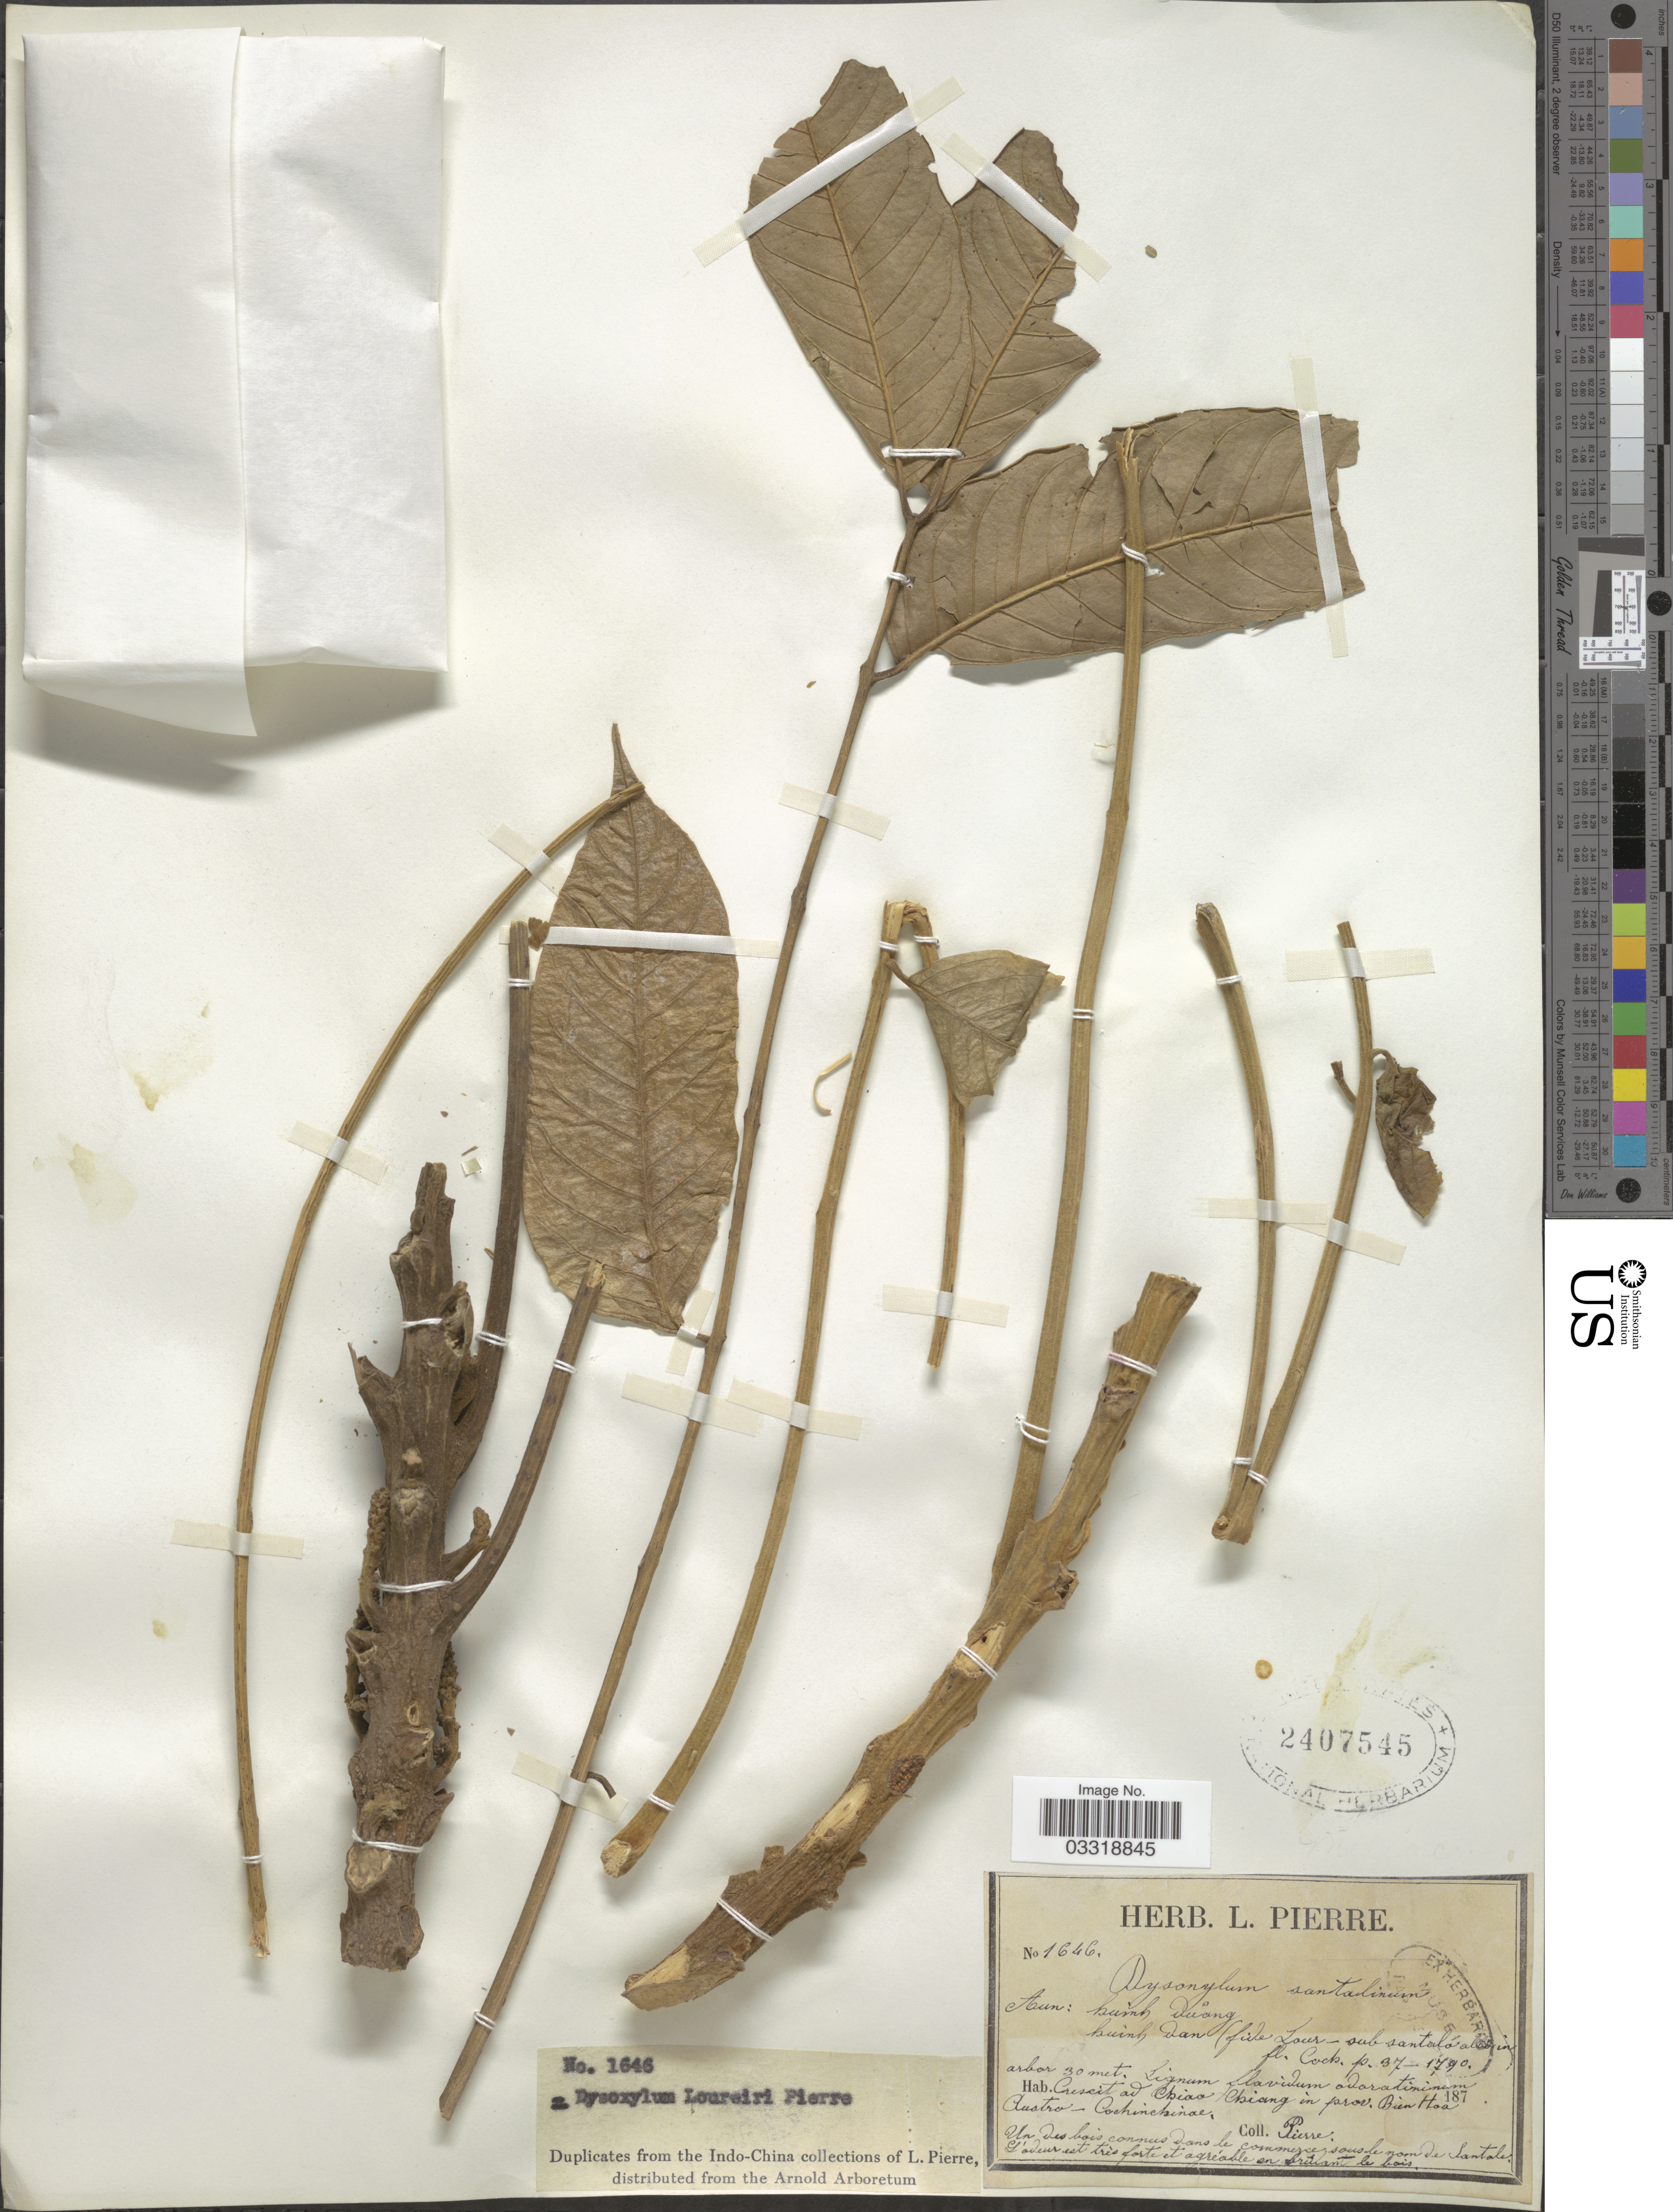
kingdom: Plantae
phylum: Tracheophyta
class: Magnoliopsida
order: Sapindales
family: Meliaceae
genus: Didymocheton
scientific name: Didymocheton loureiroi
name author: (Pierre) Harms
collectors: L. Pierre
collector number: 1646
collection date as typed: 187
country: Vietnam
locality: Crescit ad Chiao Chiang in prov. Bien Hoa. Austro - Cohinchinae.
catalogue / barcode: US 2407545